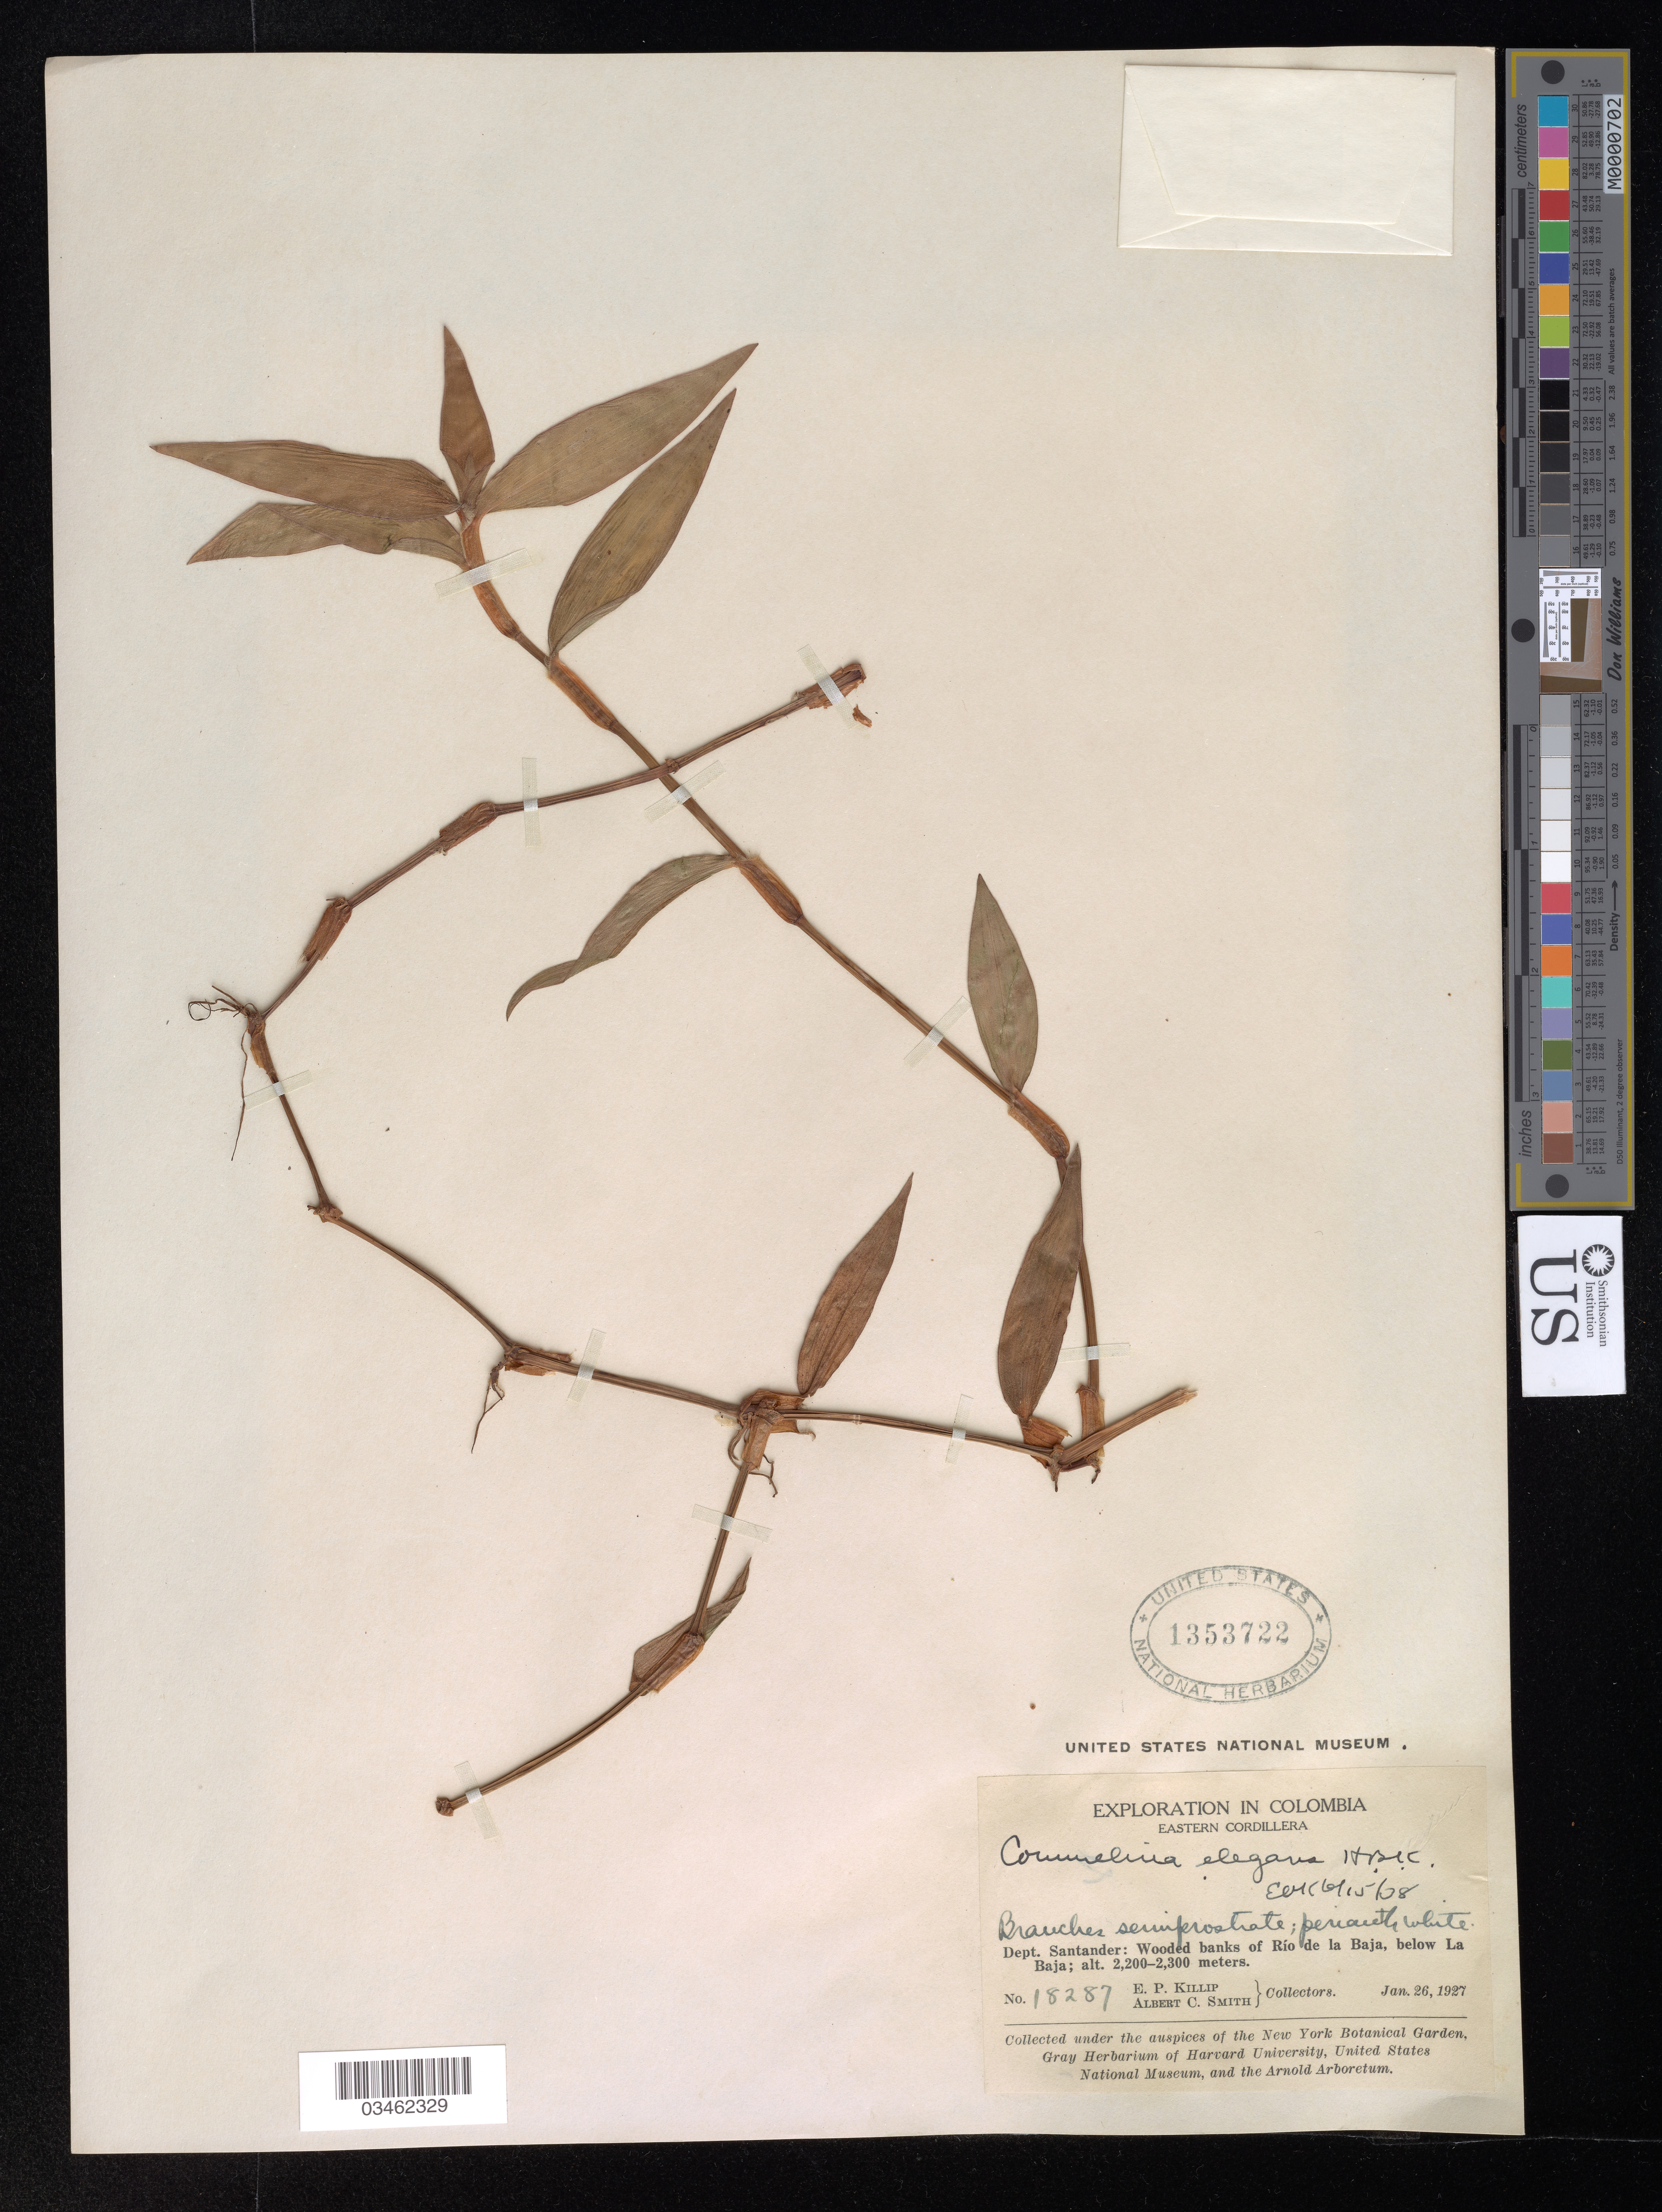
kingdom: Plantae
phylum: Tracheophyta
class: Liliopsida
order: Commelinales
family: Commelinaceae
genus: Commelina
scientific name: Commelina elegans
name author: Kunth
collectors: E. P. Killip & A. C. Smith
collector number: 18287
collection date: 1927-01-26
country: Colombia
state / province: Santander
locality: Eastern Cordillera. Wooded banks of Río de la Baja, below La Baja.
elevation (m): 2200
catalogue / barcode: US 1353722